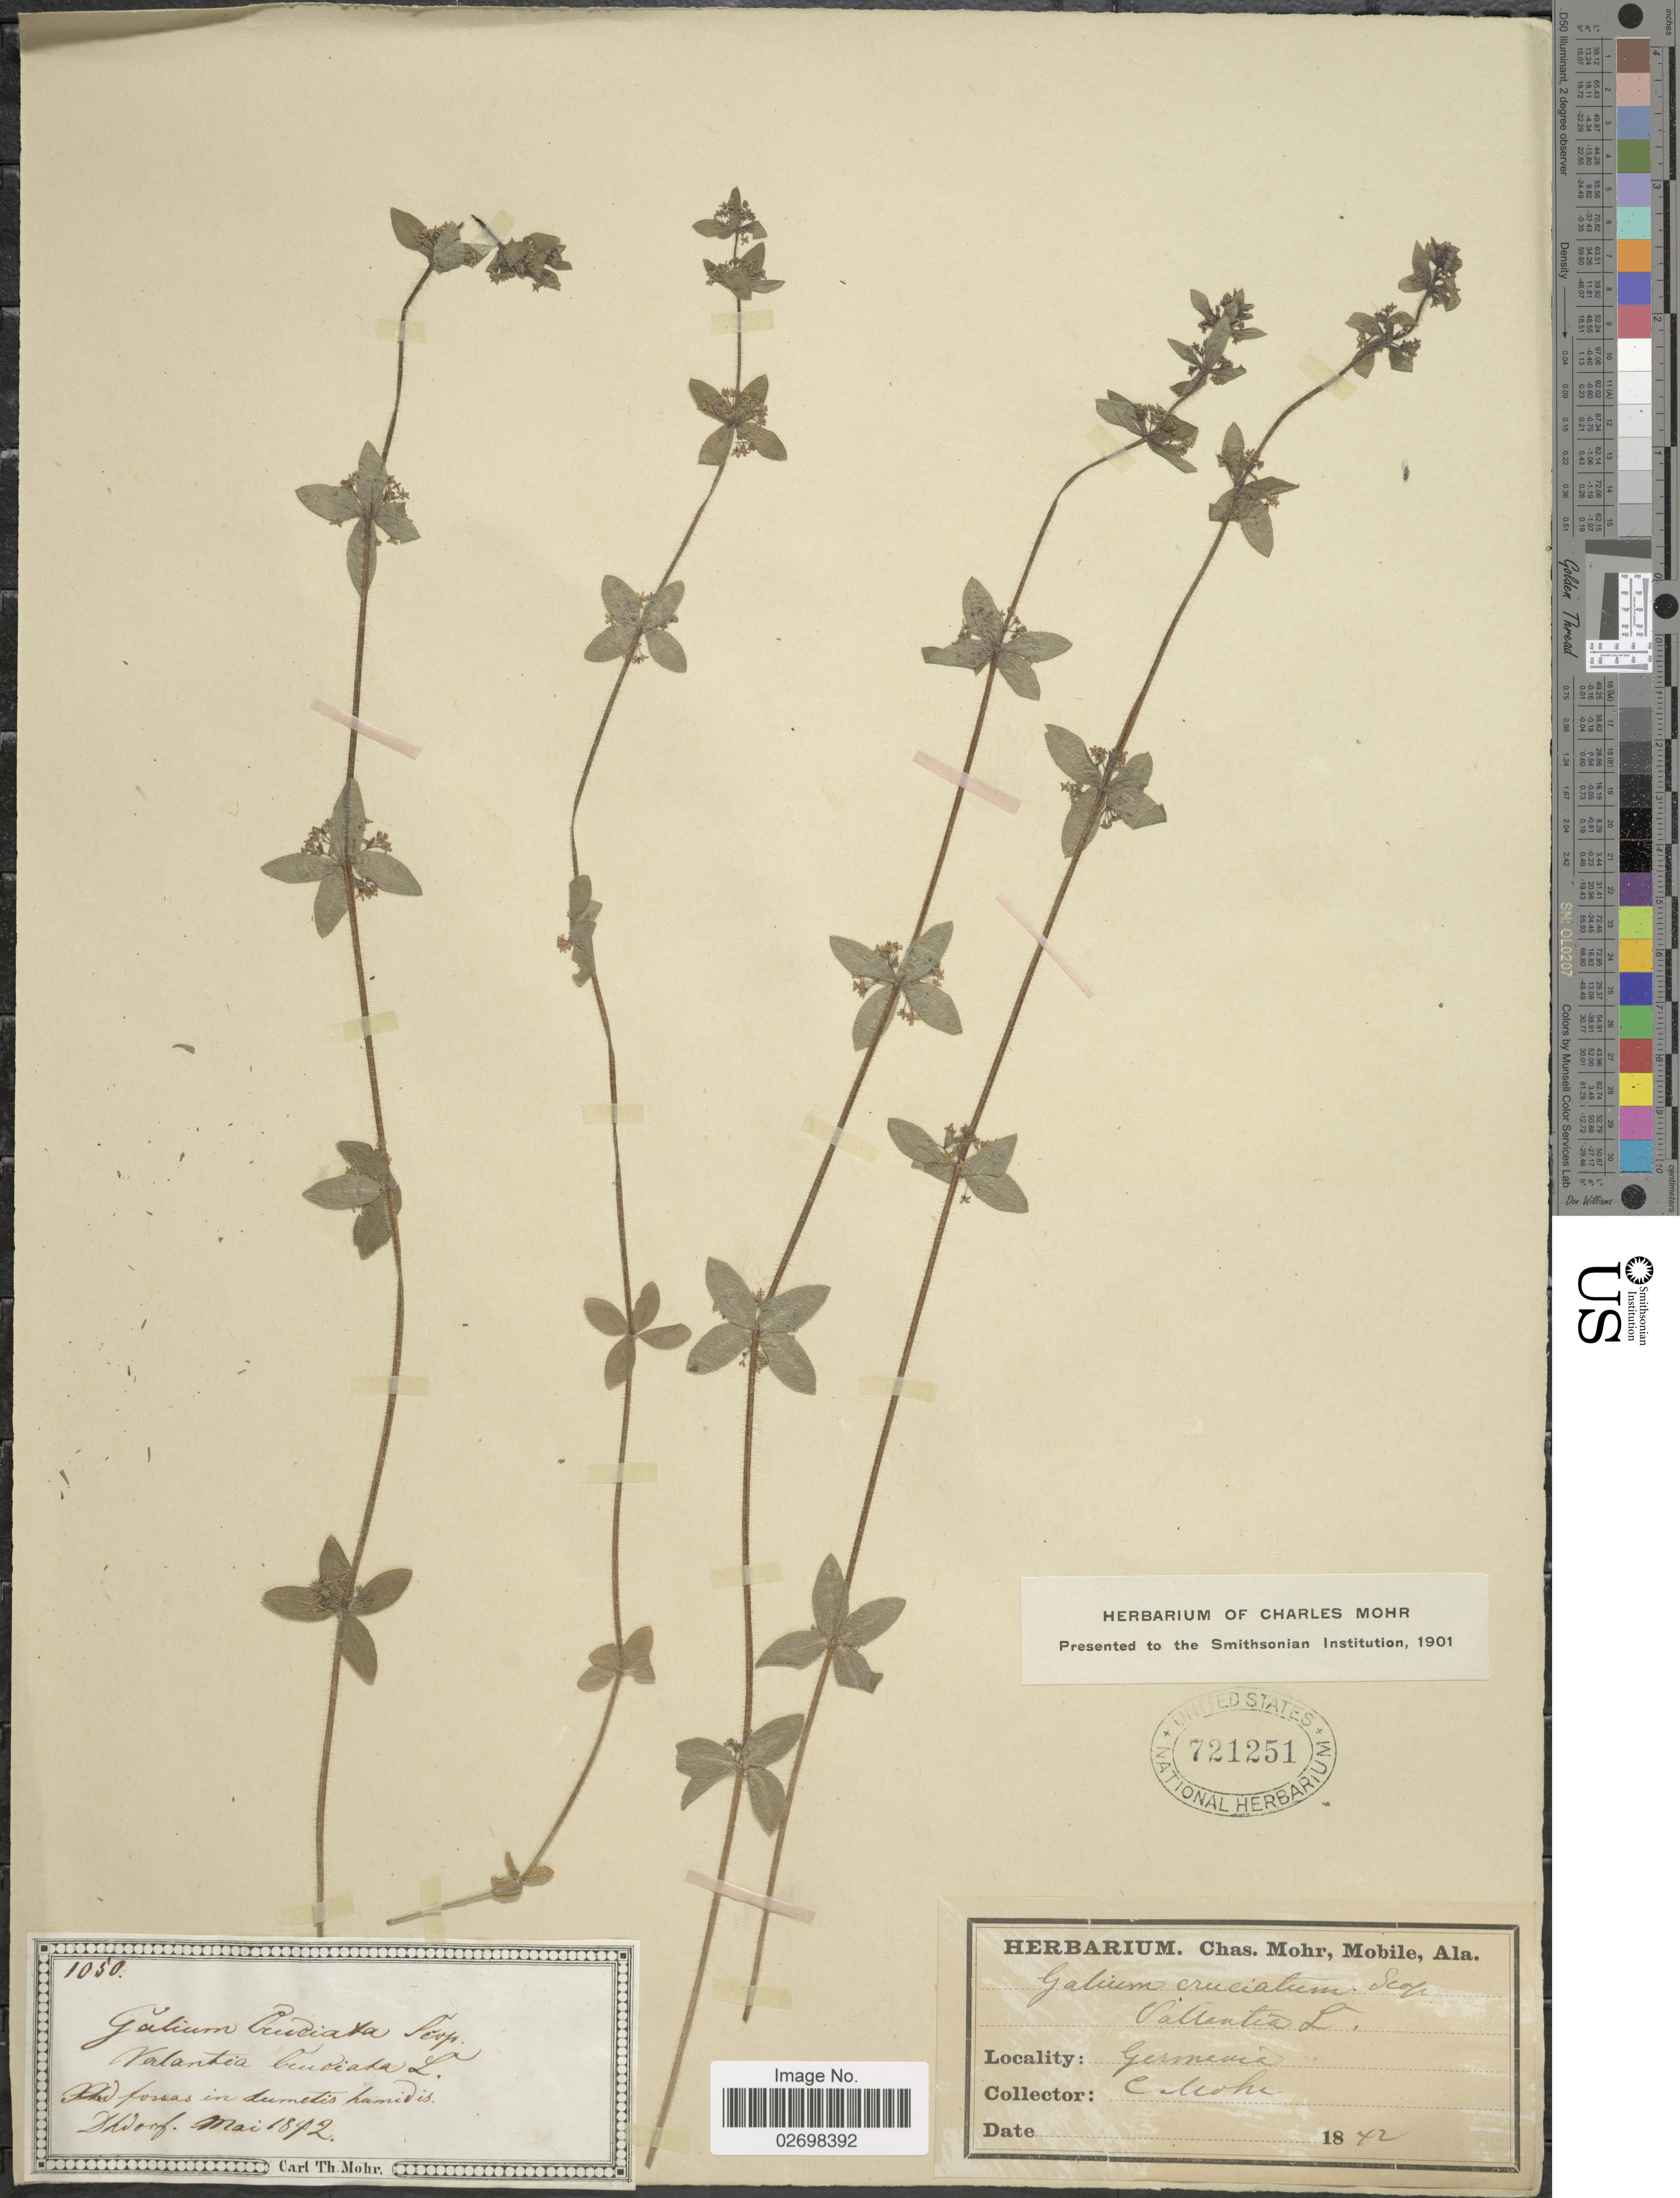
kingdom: Plantae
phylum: Tracheophyta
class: Magnoliopsida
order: Gentianales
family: Rubiaceae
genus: Galium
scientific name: Galium sp.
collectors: C. T. Mohr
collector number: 1050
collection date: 1892-05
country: Germany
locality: Ad fossas in dumetis humidis D Worf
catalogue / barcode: US 721251